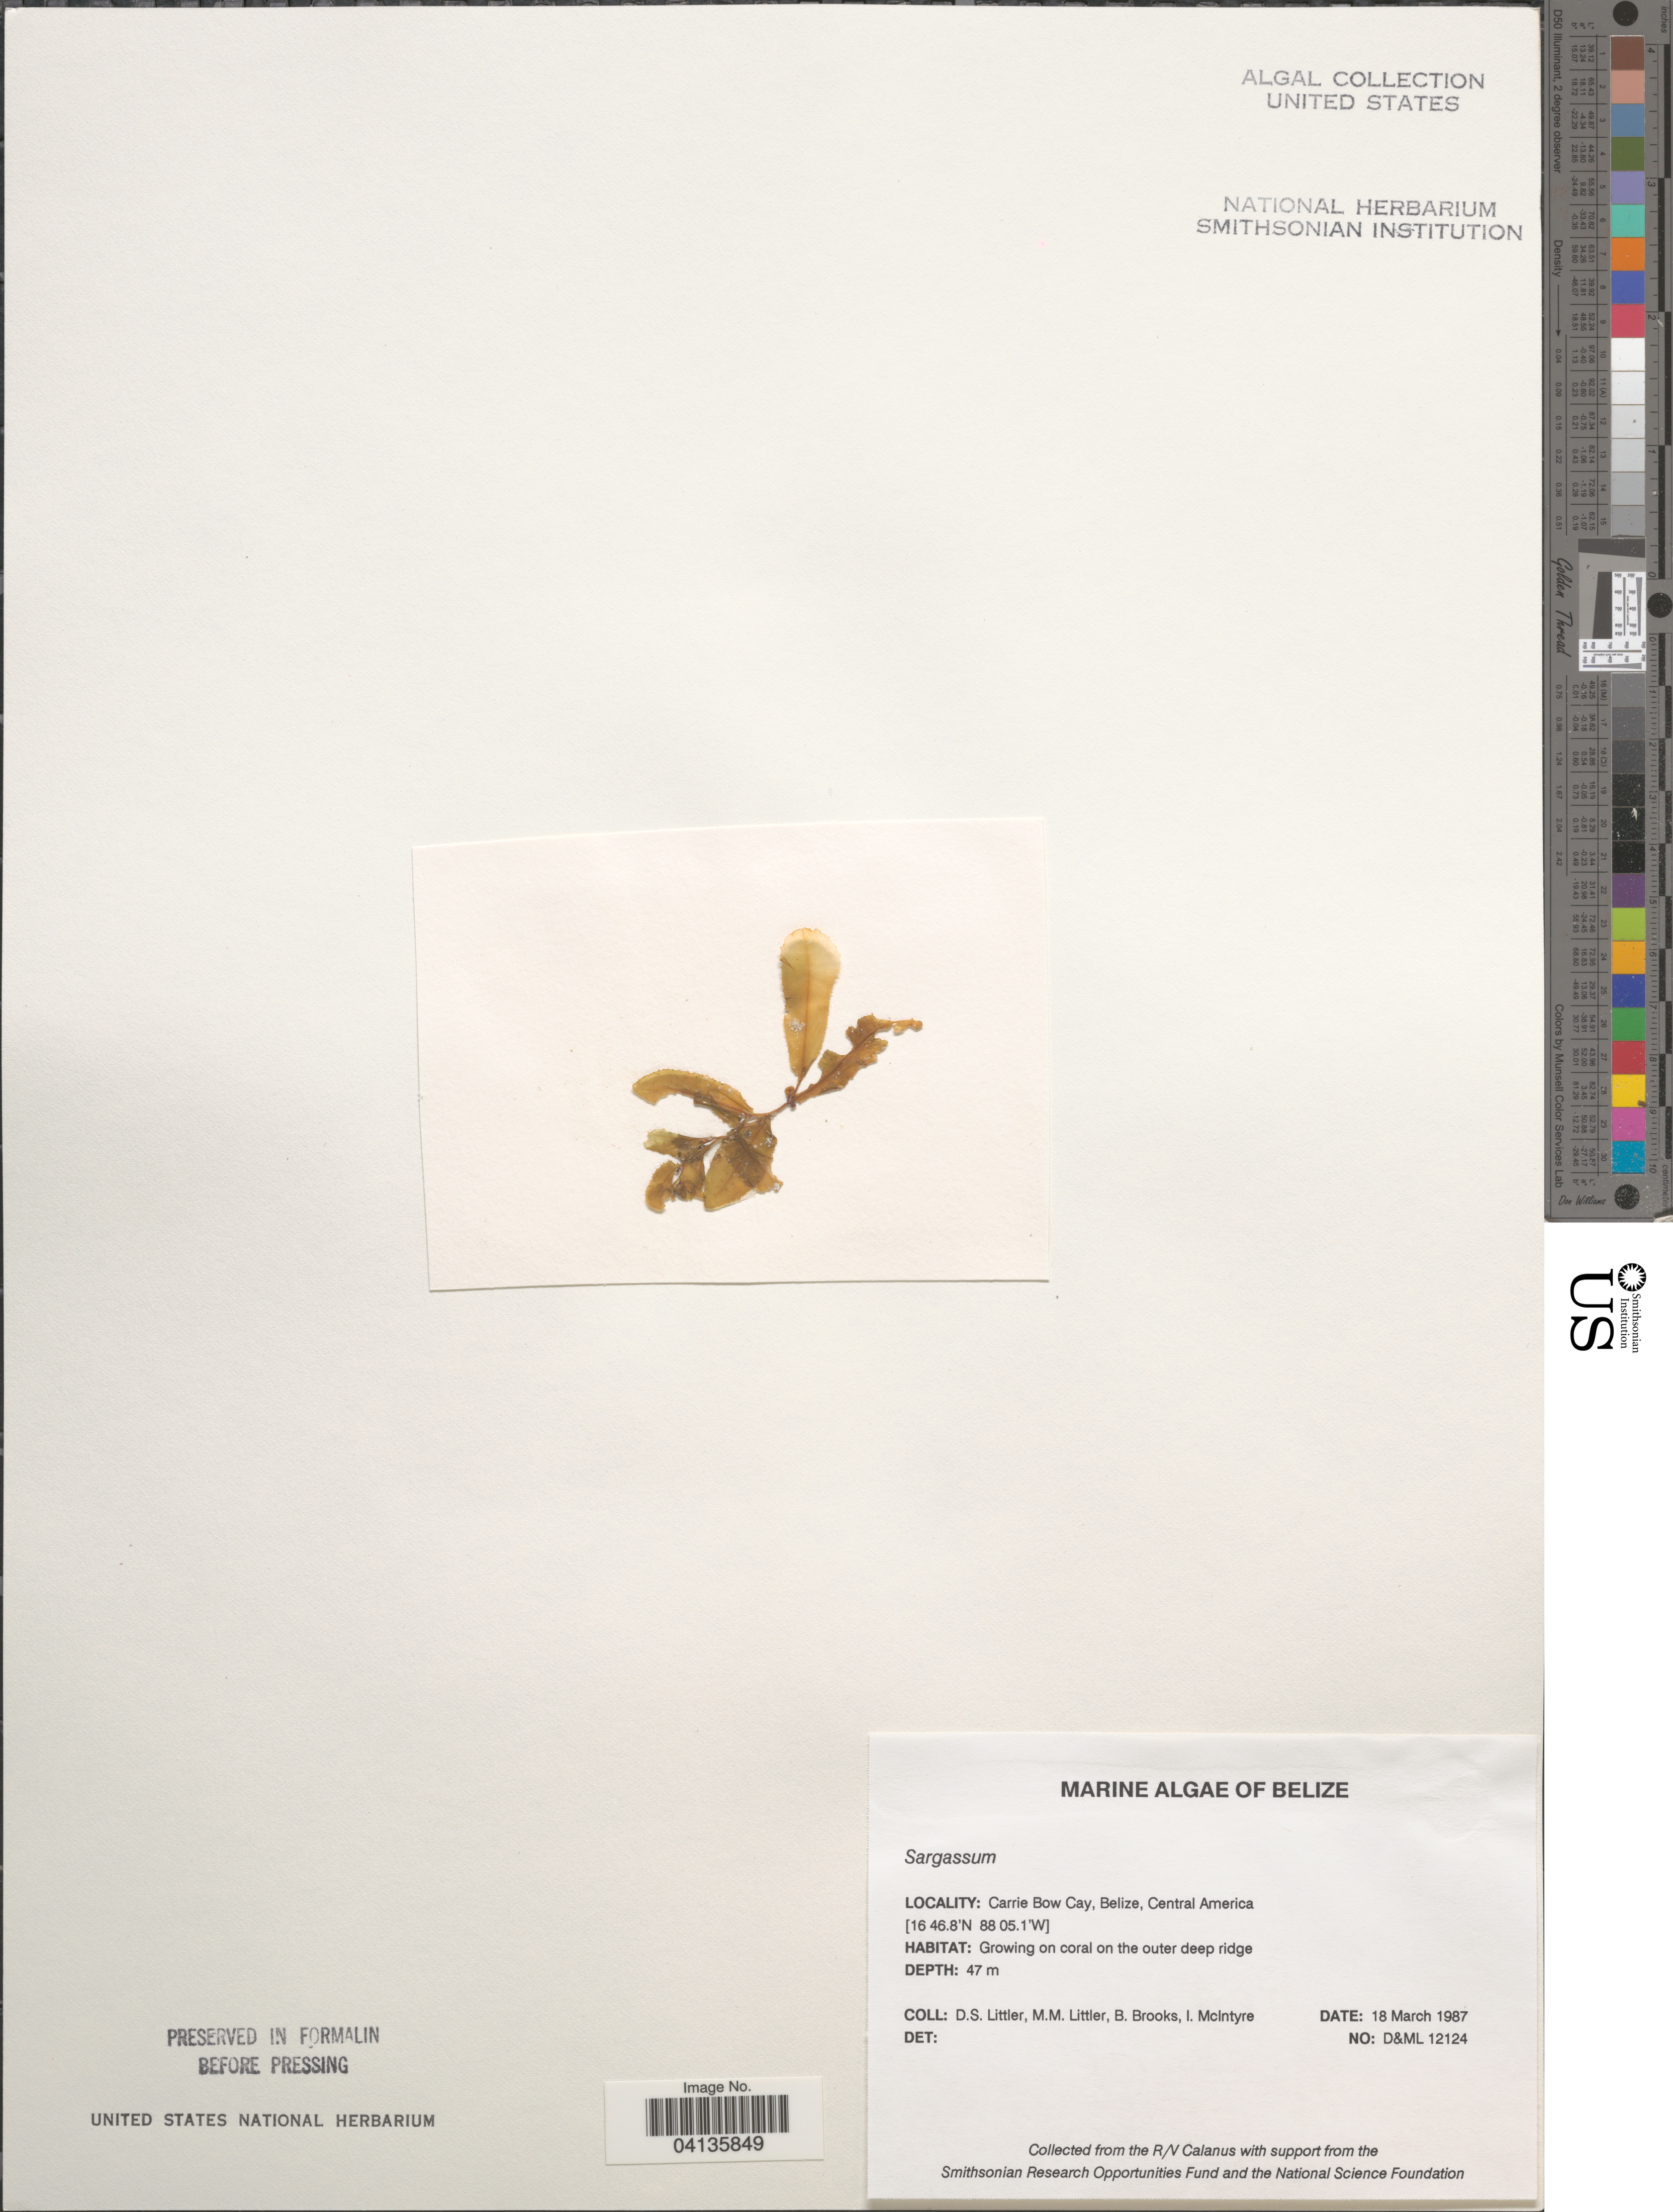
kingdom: Chromista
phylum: Ochrophyta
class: Phaeophyceae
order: Fucales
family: Sargassaceae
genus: Sargassum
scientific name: Sargassum sp.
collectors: D. S. Littler, B. Brooks & I. McIntyre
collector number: D&ML 12124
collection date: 1987-03-18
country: Belize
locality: Carrie Bow Cay.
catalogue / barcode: US 238691